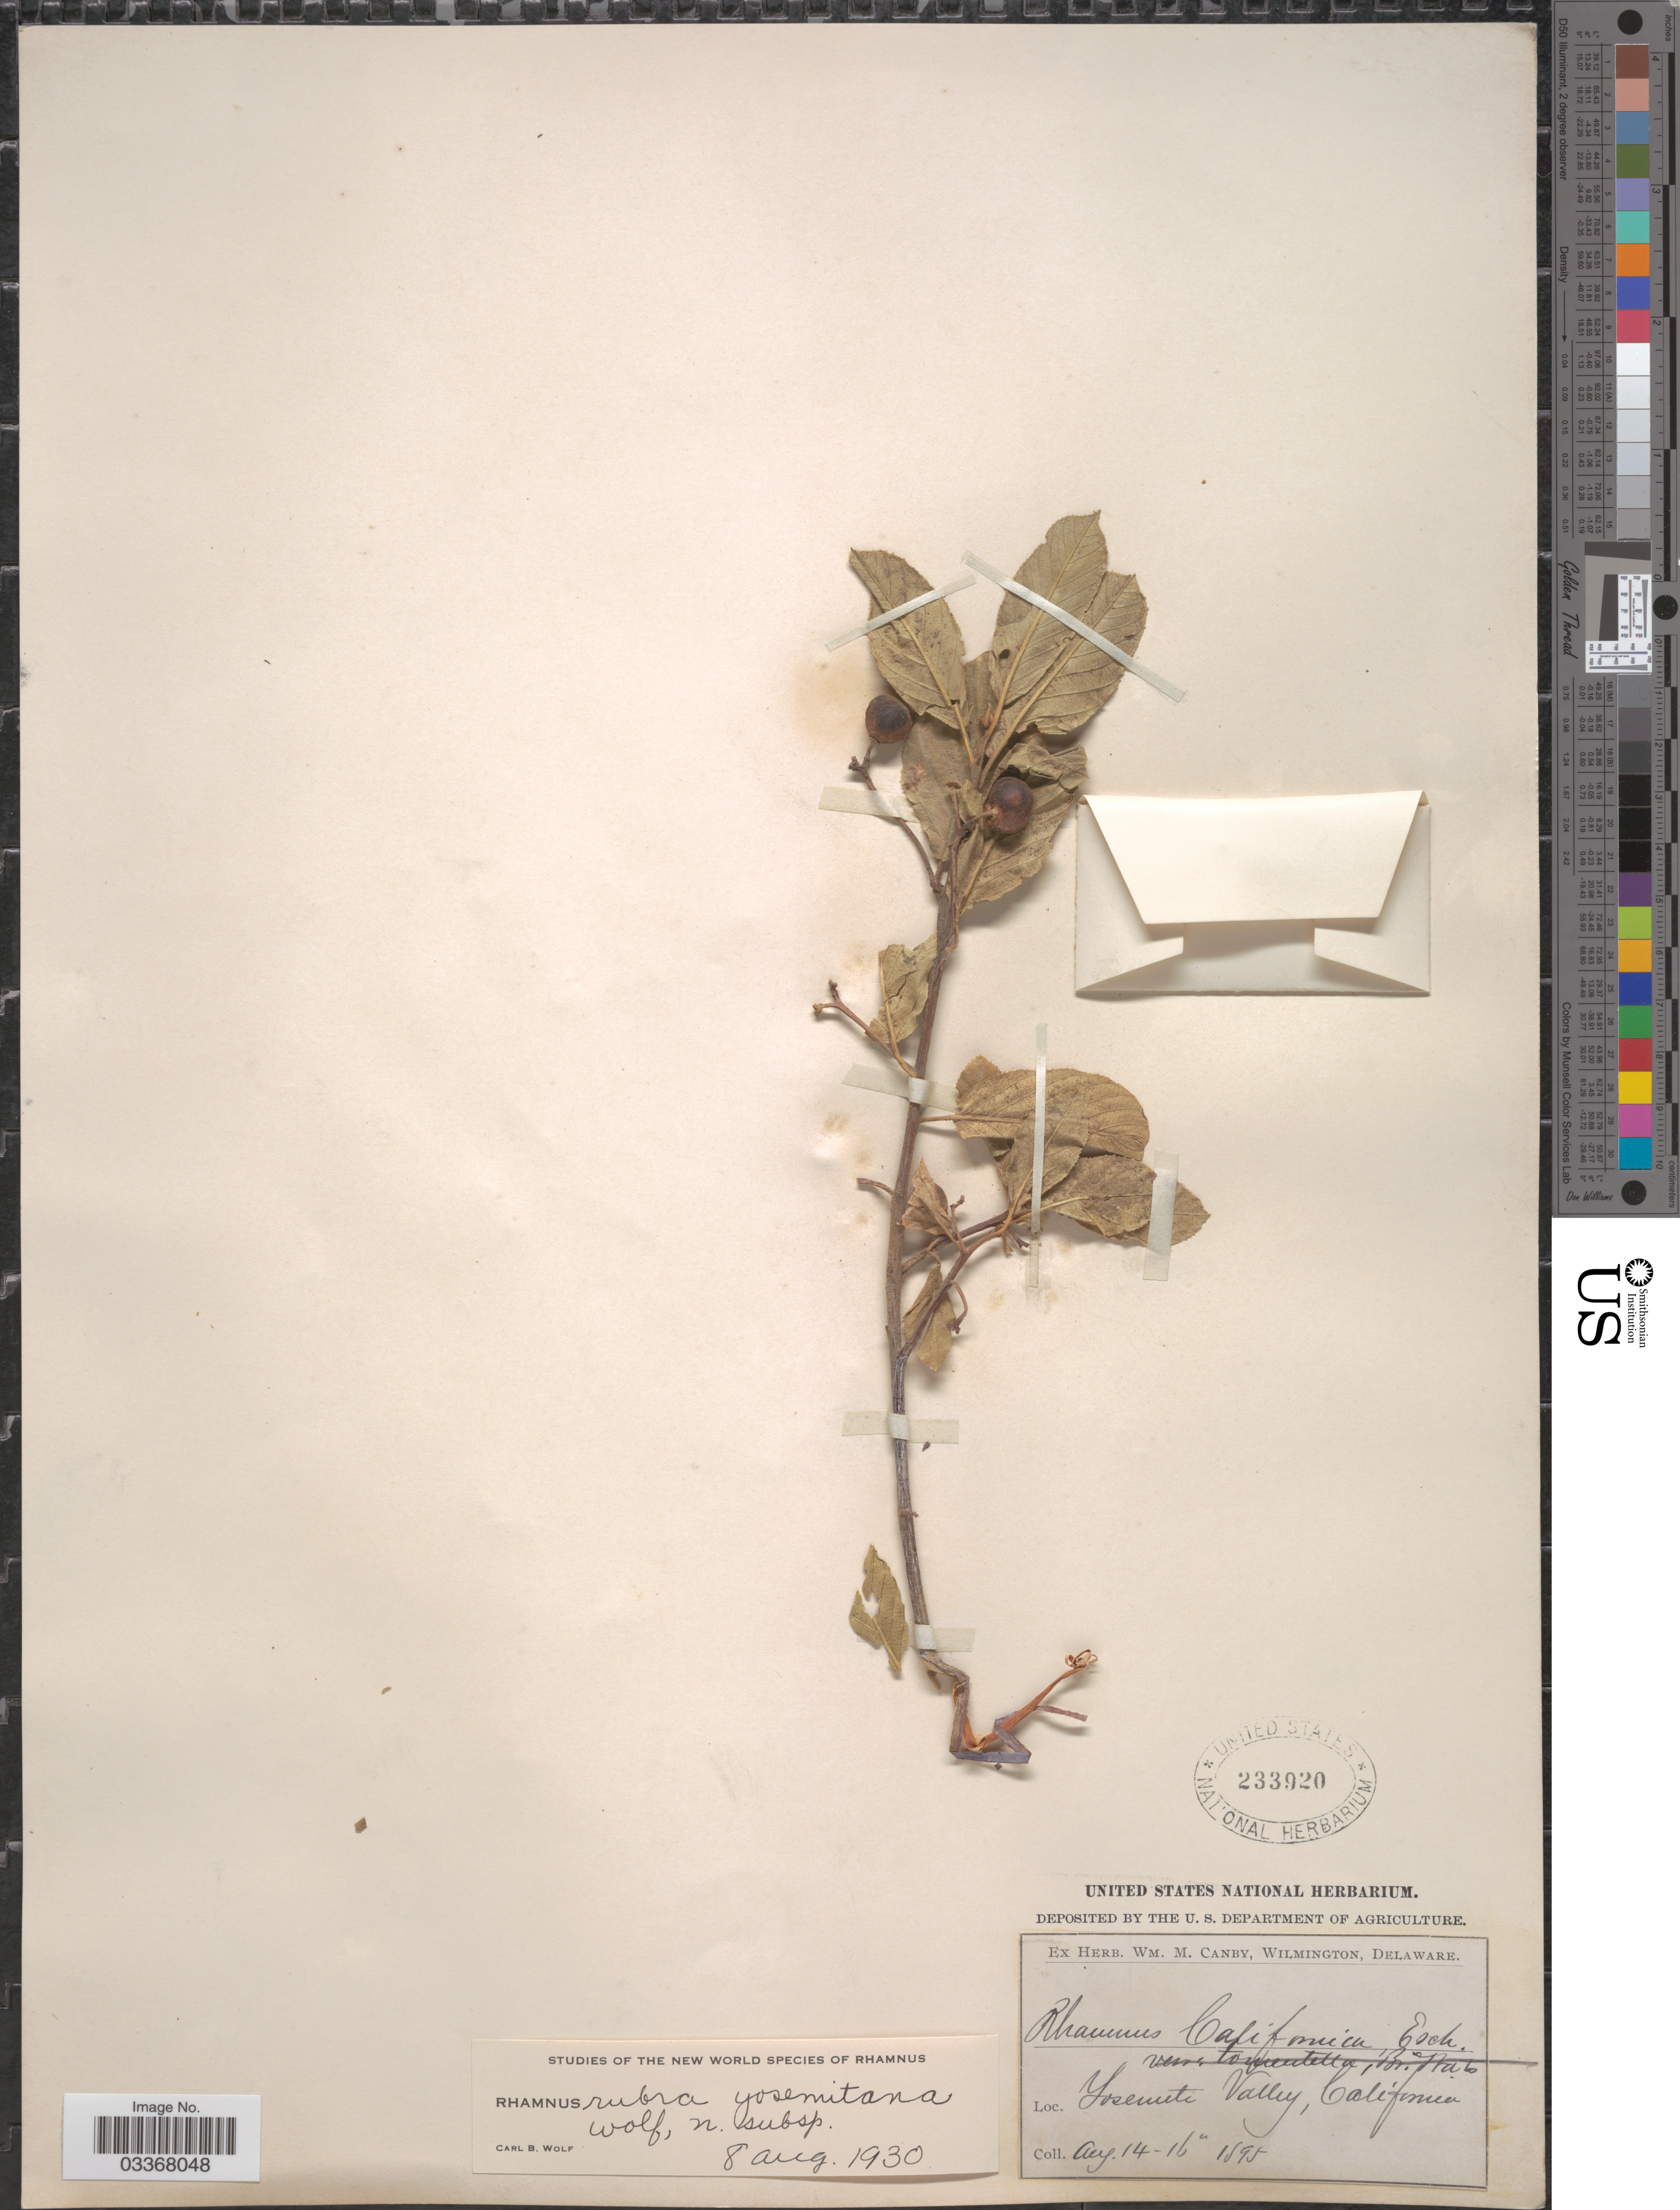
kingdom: Plantae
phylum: Tracheophyta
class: Magnoliopsida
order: Rosales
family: Rhamnaceae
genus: Frangula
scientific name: Frangula rubra subsp. yosemitana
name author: (C.B. Wolf) Kartesz & Gandhi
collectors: ex herb. W.M. Canby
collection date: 1895-08-14/1895-08-16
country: United States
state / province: California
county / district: Mariposa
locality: Yosemite Valley.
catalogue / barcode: US 233920